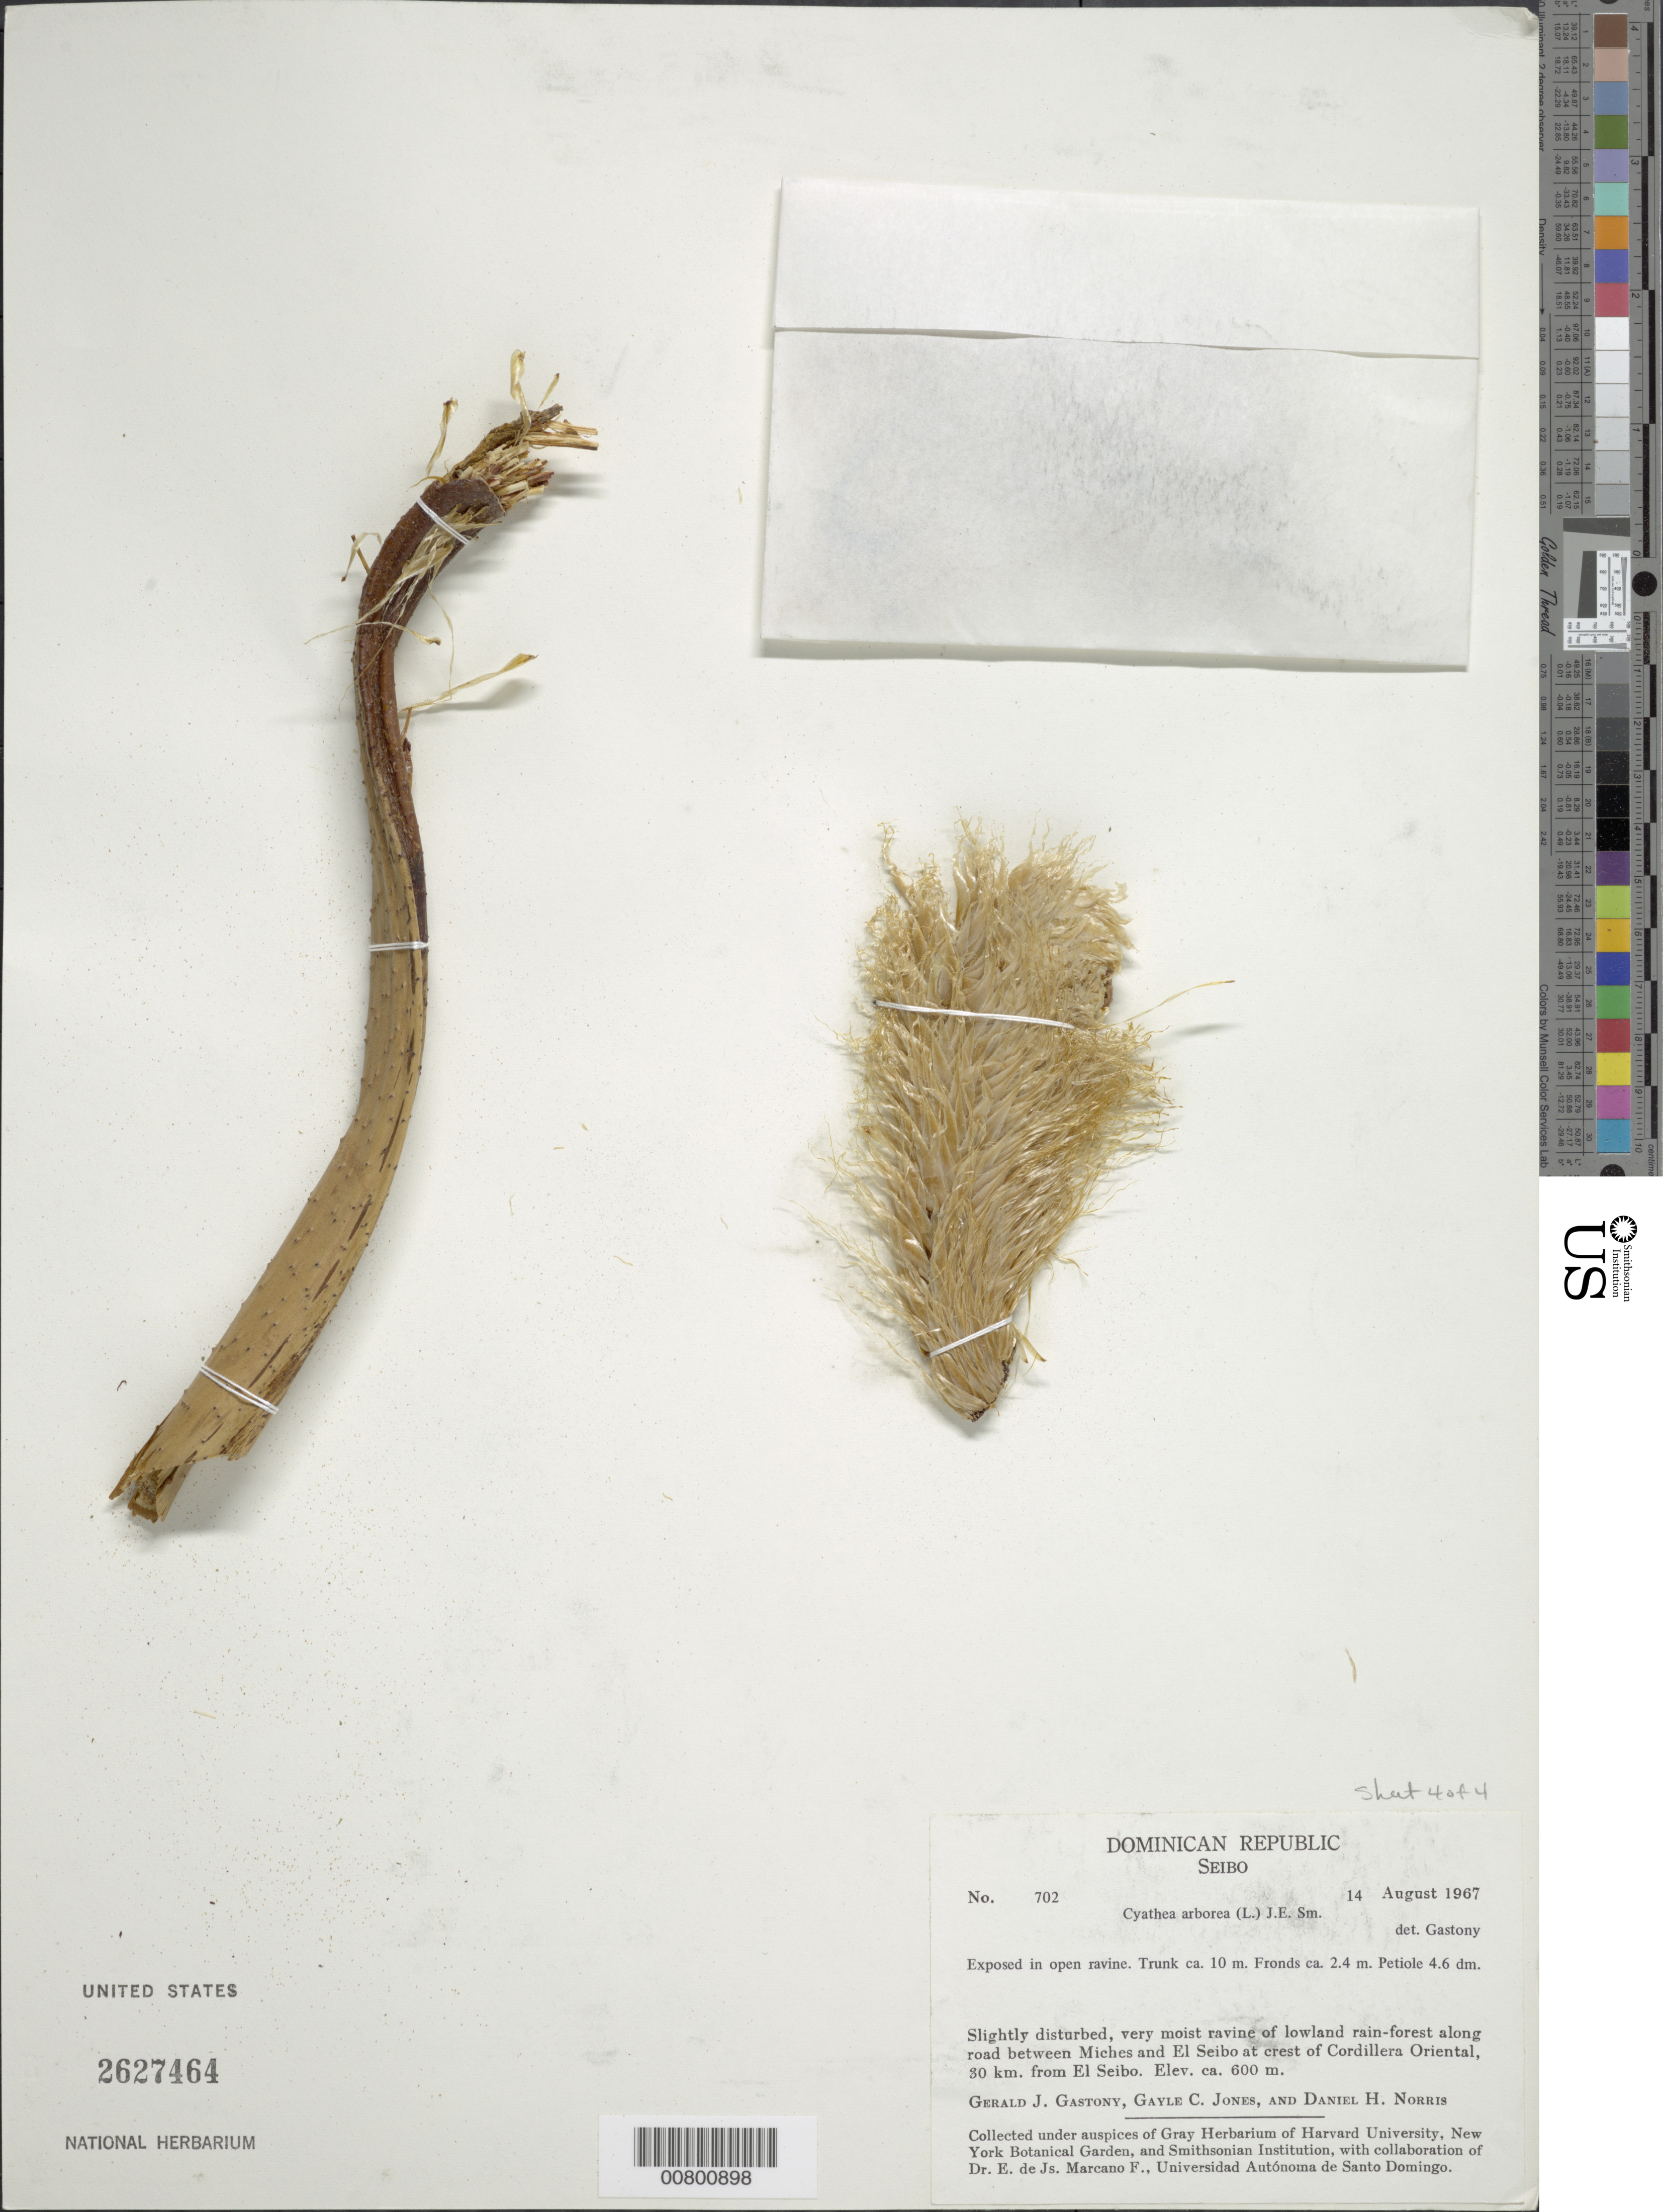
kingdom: Plantae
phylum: Tracheophyta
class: Polypodiopsida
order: Cyatheales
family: Cyatheaceae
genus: Cyathea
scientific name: Cyathea arborea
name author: (L.) Sm.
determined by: Gastony, Gerald J.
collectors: G. Gastony, G. C. Jones & D. H. Norris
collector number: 702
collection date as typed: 14 Aug 1967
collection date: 1967-08-14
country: Dominican Republic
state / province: El Seibo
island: Hispaniola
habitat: Slightly disturbed, very moist ravine of lowland rainforest along road; exposed in open ravine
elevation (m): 600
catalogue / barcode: US 2627464